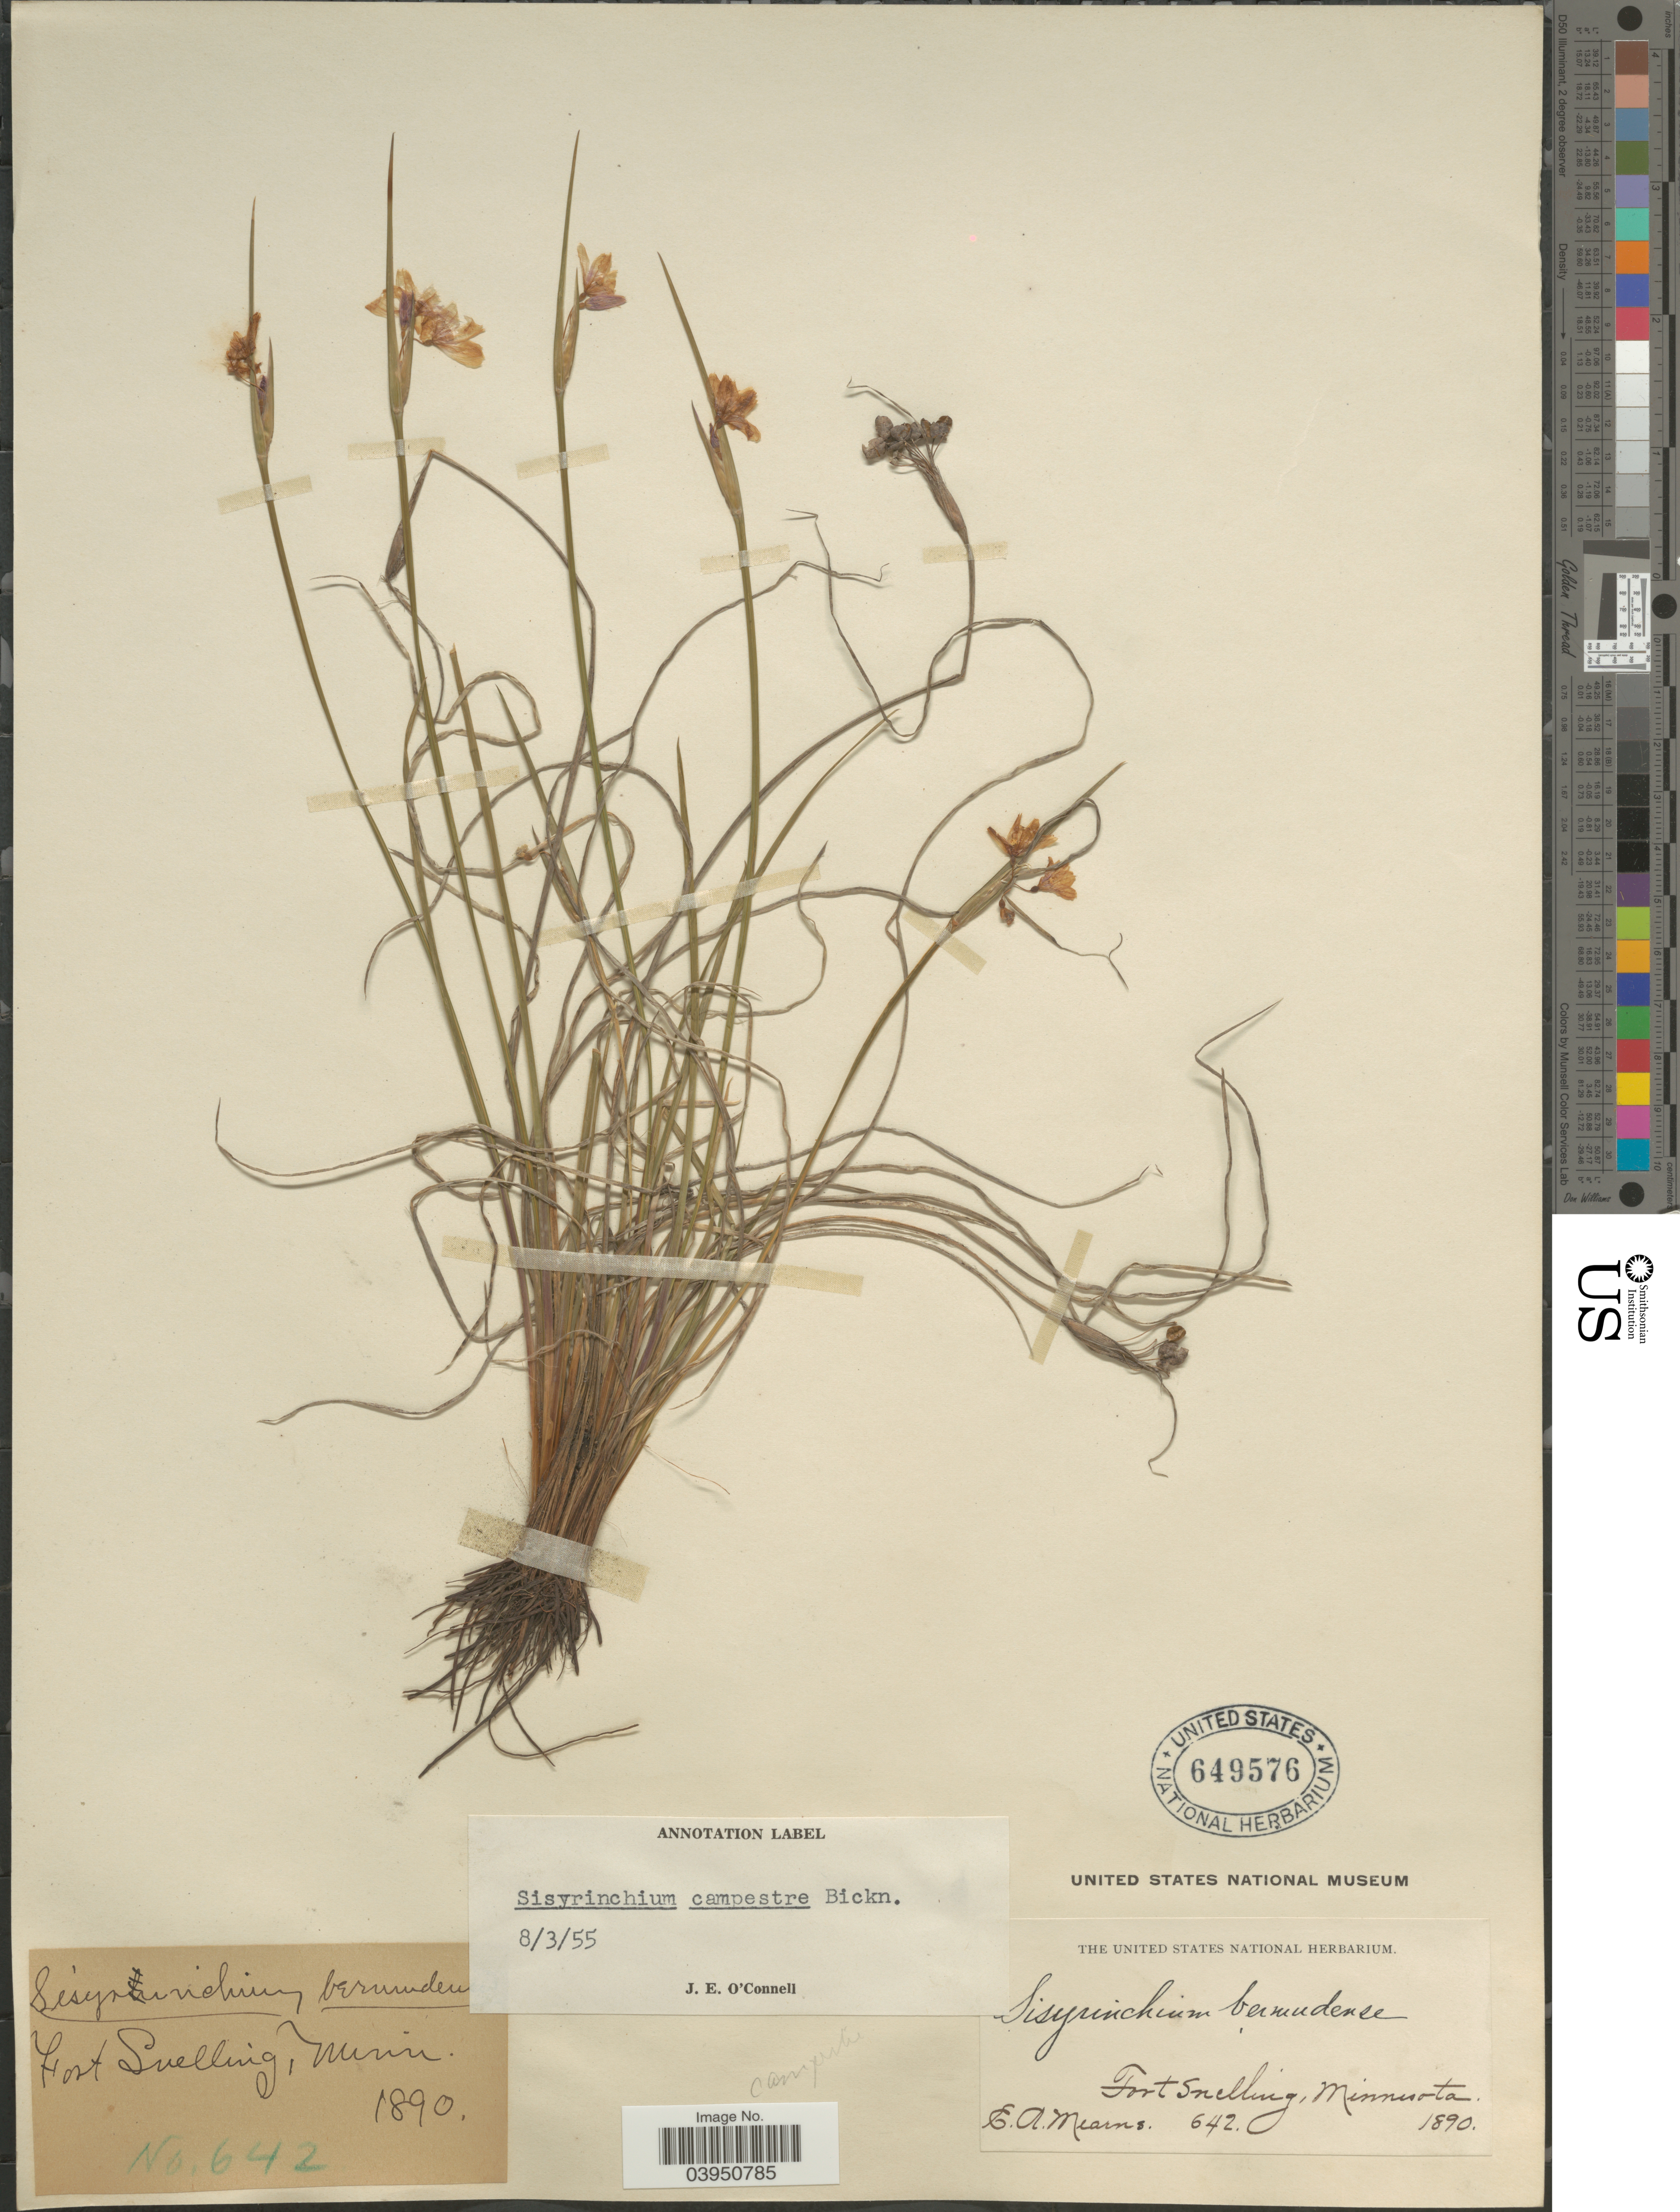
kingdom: Plantae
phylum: Tracheophyta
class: Liliopsida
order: Asparagales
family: Iridaceae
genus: Sisyrinchium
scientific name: Sisyrinchium campestre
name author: E.P. Bicknell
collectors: E. A. Mearns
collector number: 642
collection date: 1890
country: United States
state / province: Minnesota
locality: Fort Snelling.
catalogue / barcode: US 649576